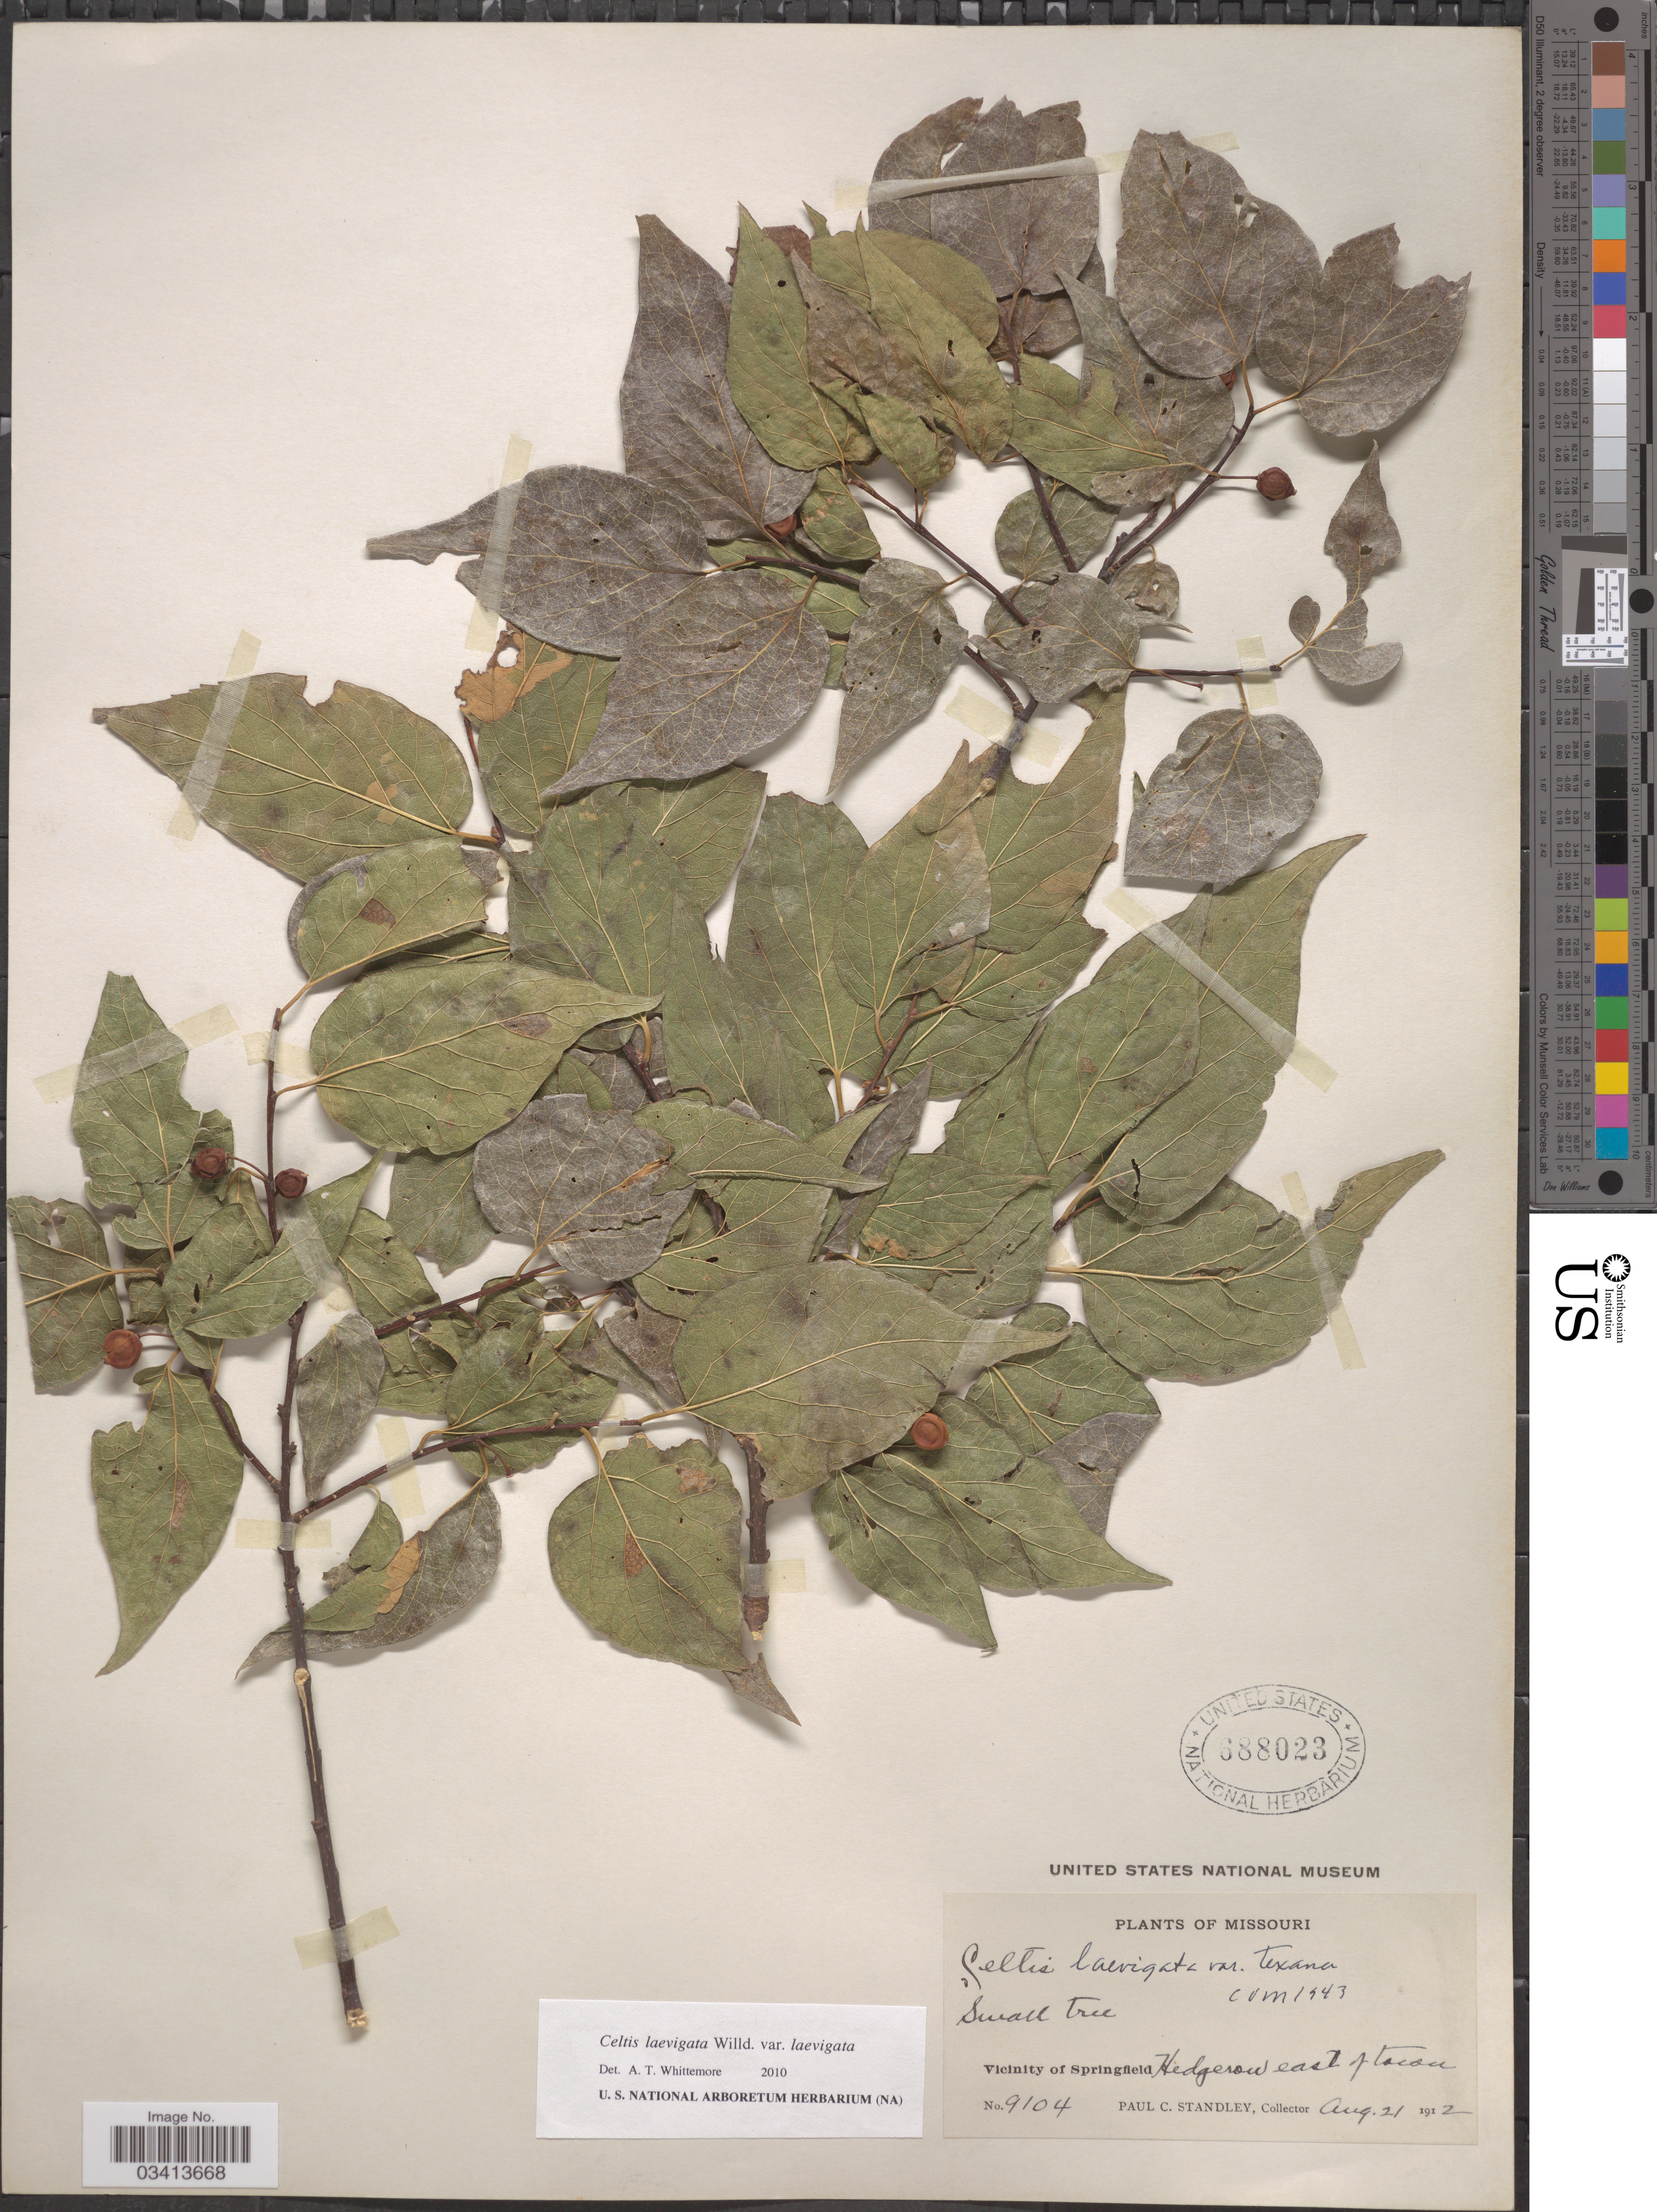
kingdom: Plantae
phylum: Tracheophyta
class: Magnoliopsida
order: Rosales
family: Cannabaceae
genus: Celtis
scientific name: Celtis laevigata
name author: Willd.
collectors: P. C. Standley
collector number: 9104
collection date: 1912-08-21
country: United States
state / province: Missouri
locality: Vicinity of Springfield. Hedgerow east of town.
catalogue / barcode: US 688023